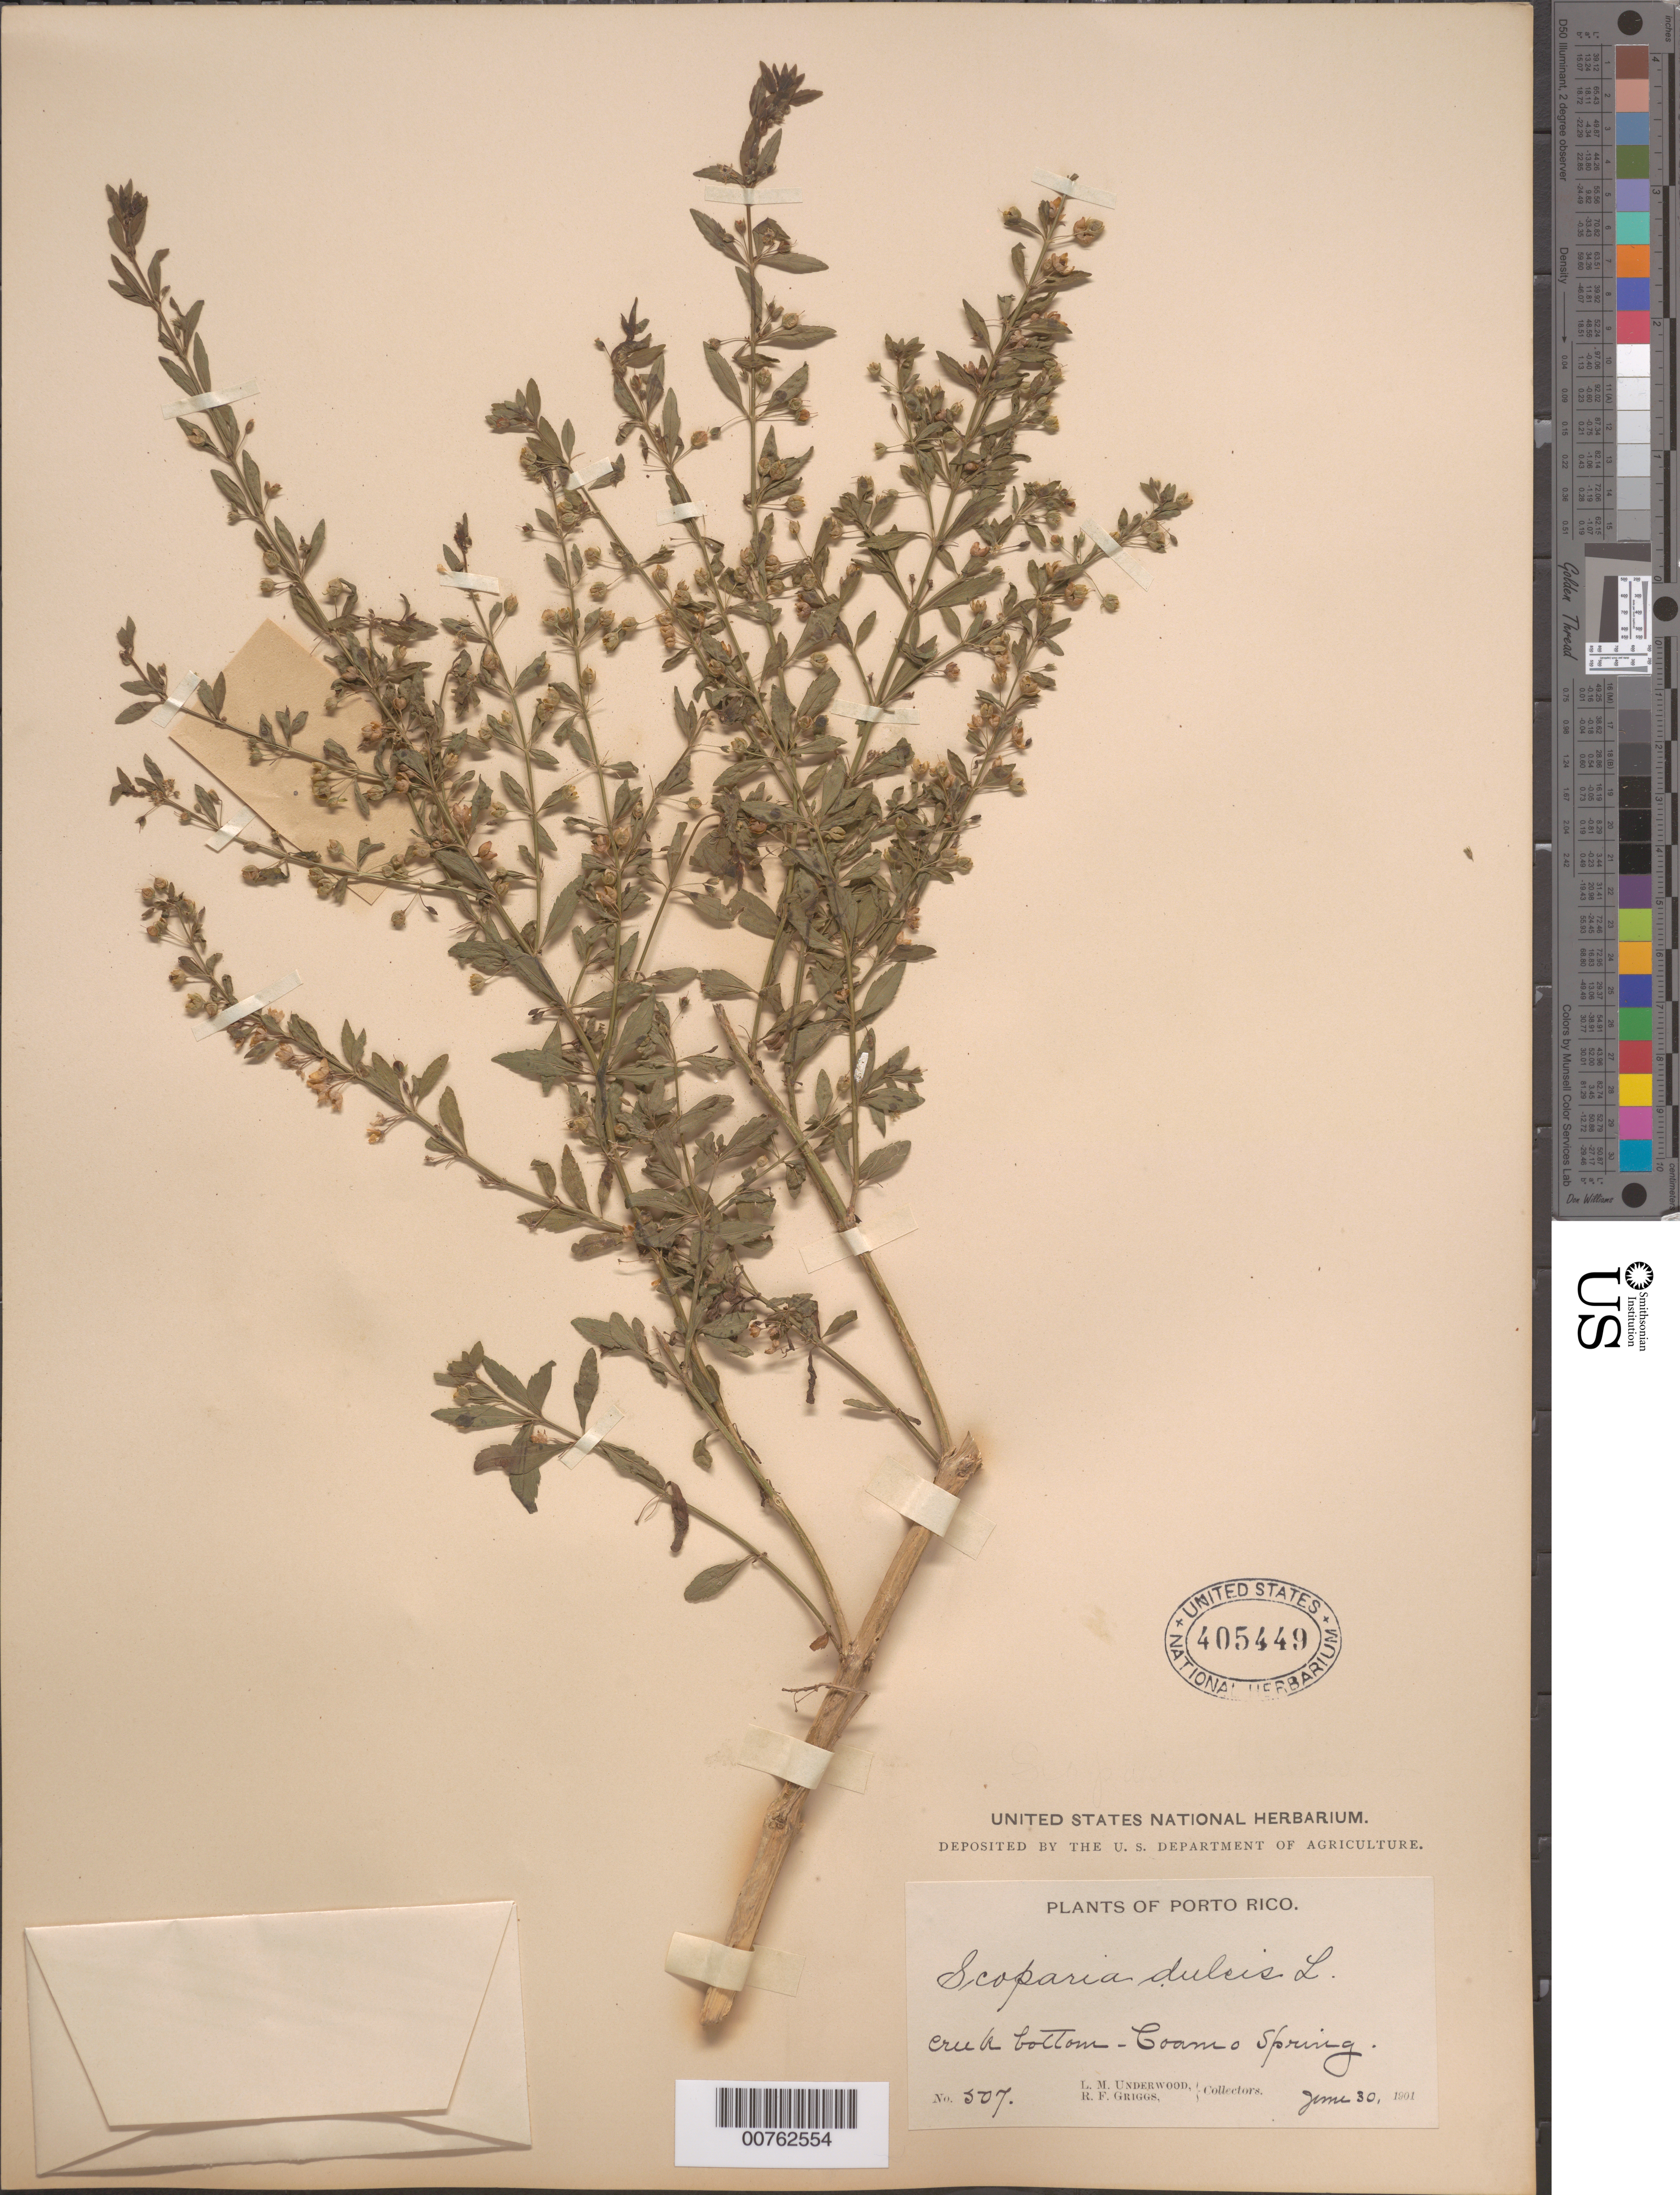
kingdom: Plantae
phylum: Tracheophyta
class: Magnoliopsida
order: Lamiales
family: Plantaginaceae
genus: Scoparia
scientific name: Scoparia dulcis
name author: L.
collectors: L. M. Underwood & R. F. Griggs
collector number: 507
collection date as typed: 30 Jun 1901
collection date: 1901-06-30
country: Puerto Rico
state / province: Coamo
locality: Coamo Springs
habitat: Creek bottom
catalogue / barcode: US 405449